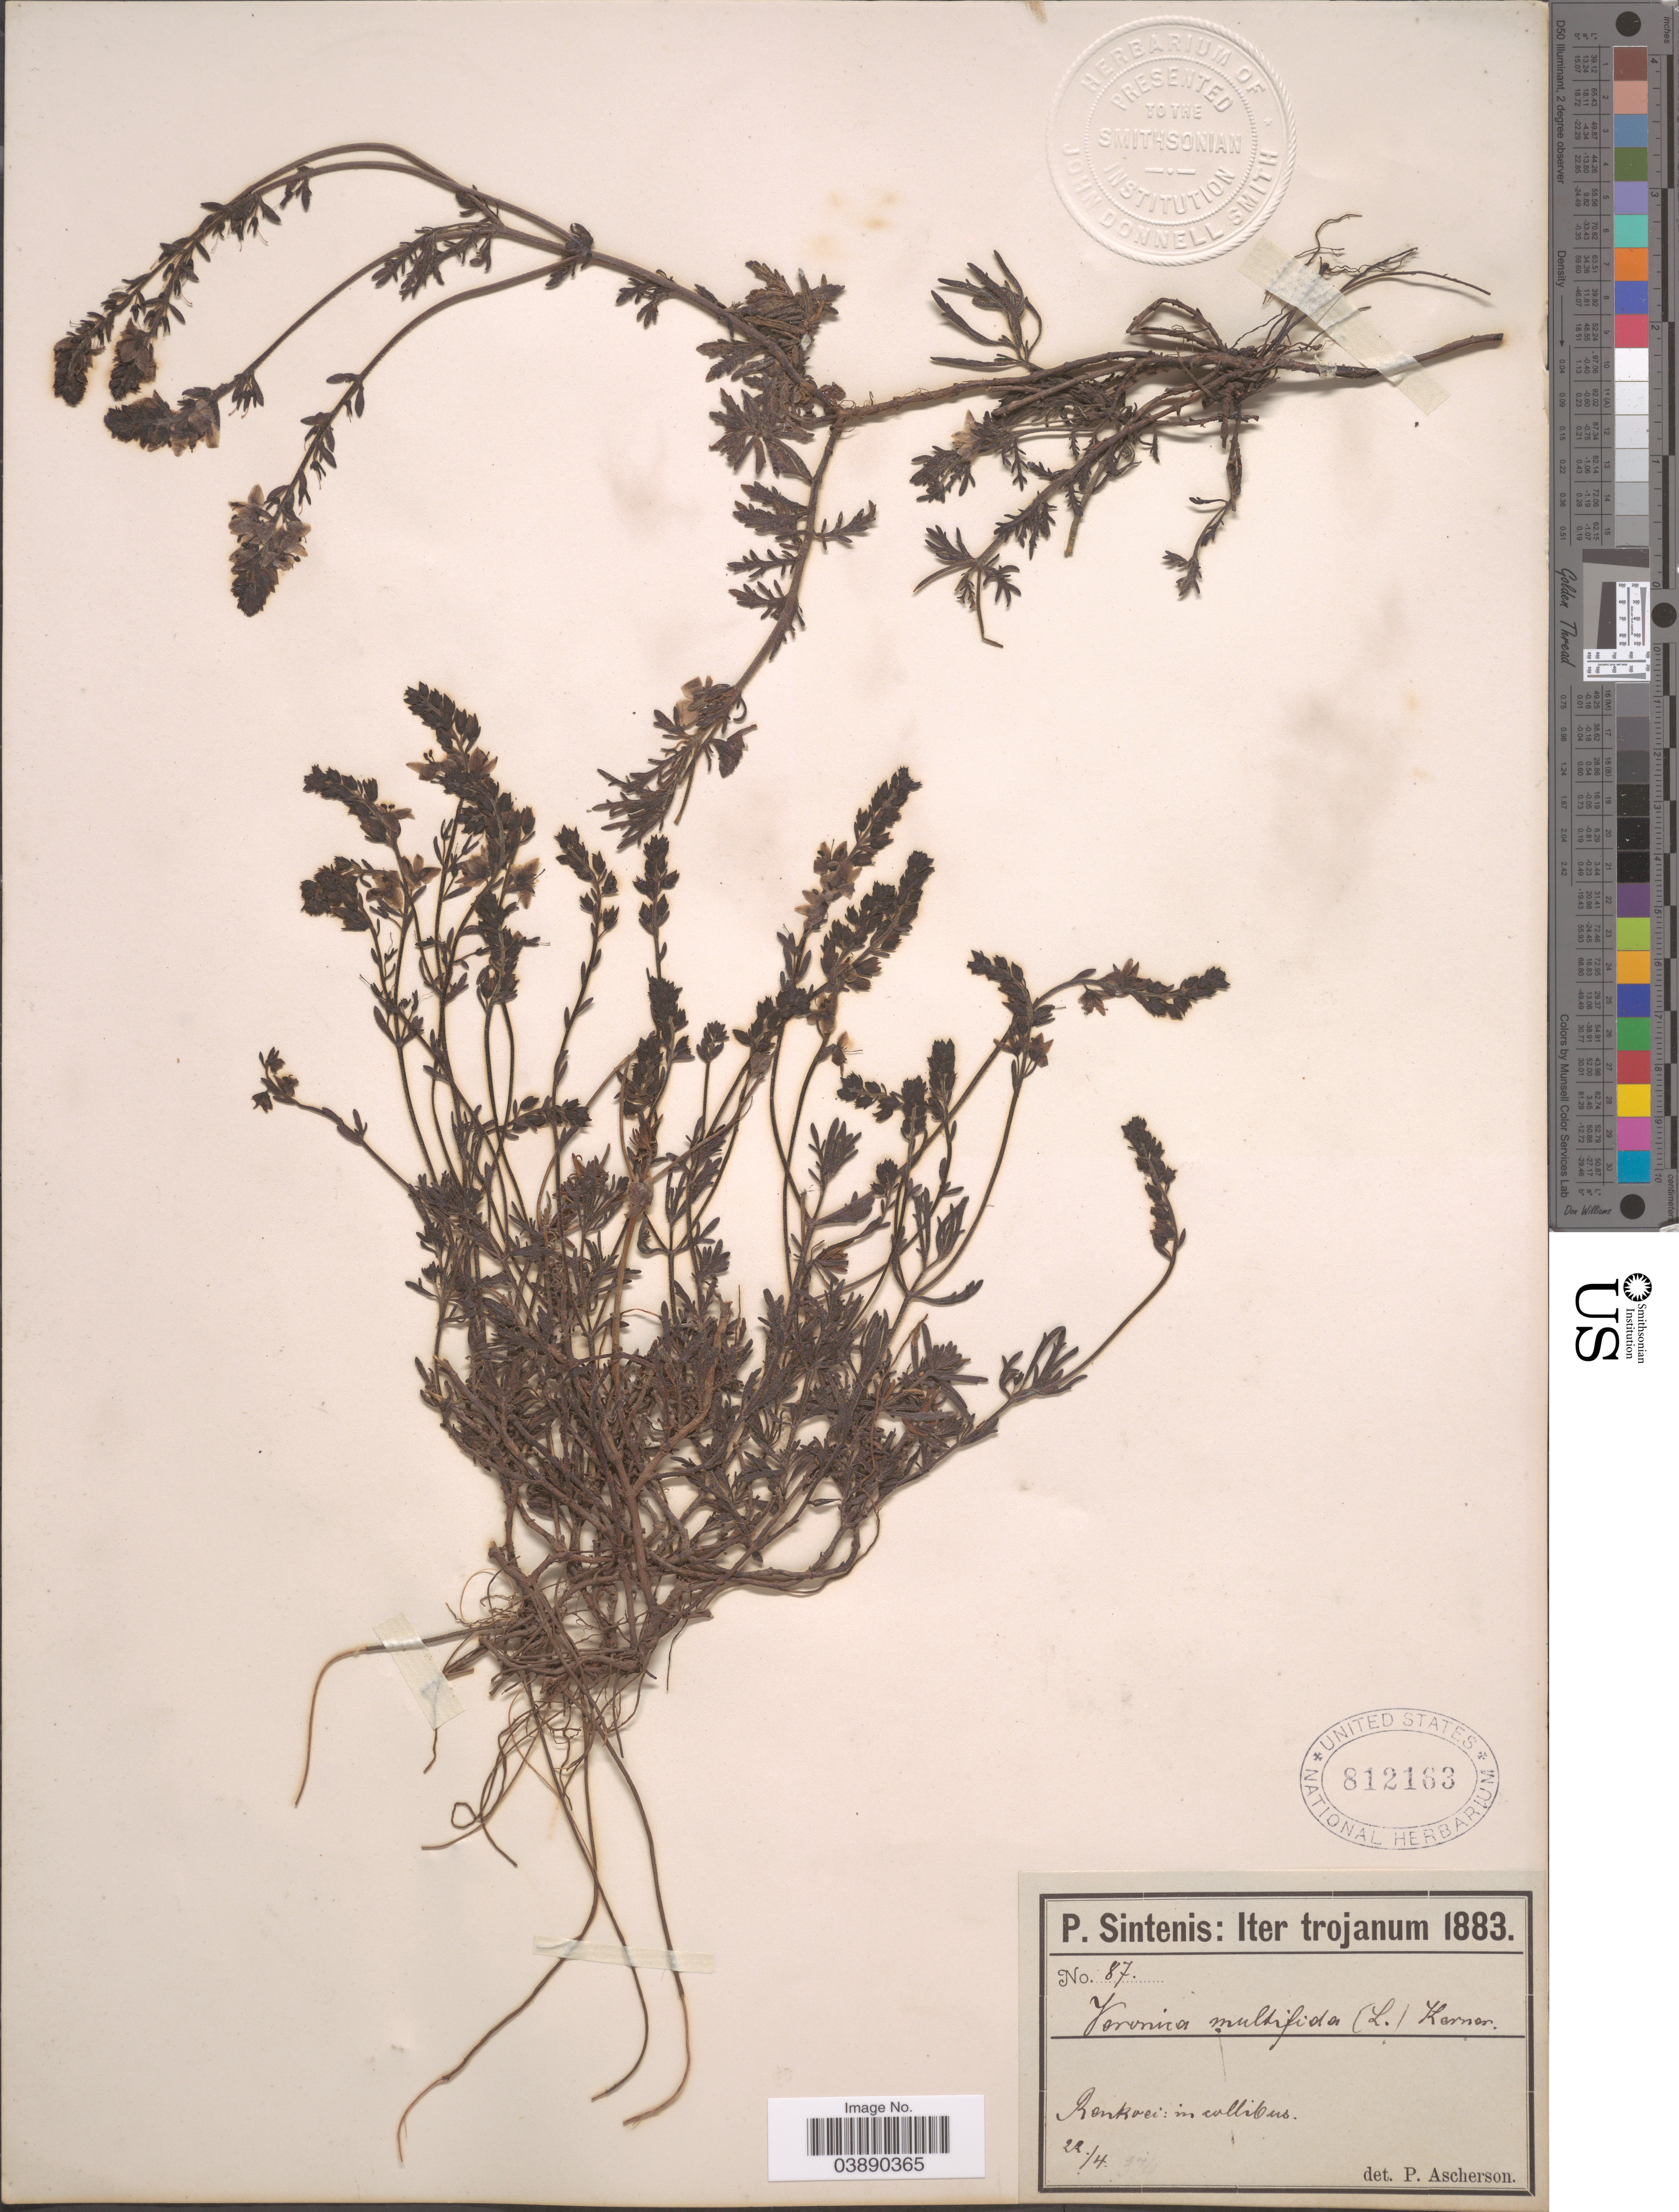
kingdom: Plantae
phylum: Tracheophyta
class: Magnoliopsida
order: Lamiales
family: Plantaginaceae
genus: Veronica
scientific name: Veronica multifida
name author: L.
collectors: P. Sintenis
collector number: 87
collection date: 1883-04-22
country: Turkey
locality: Iter trojanum. Renkoei: in collibus.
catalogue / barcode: US 812163